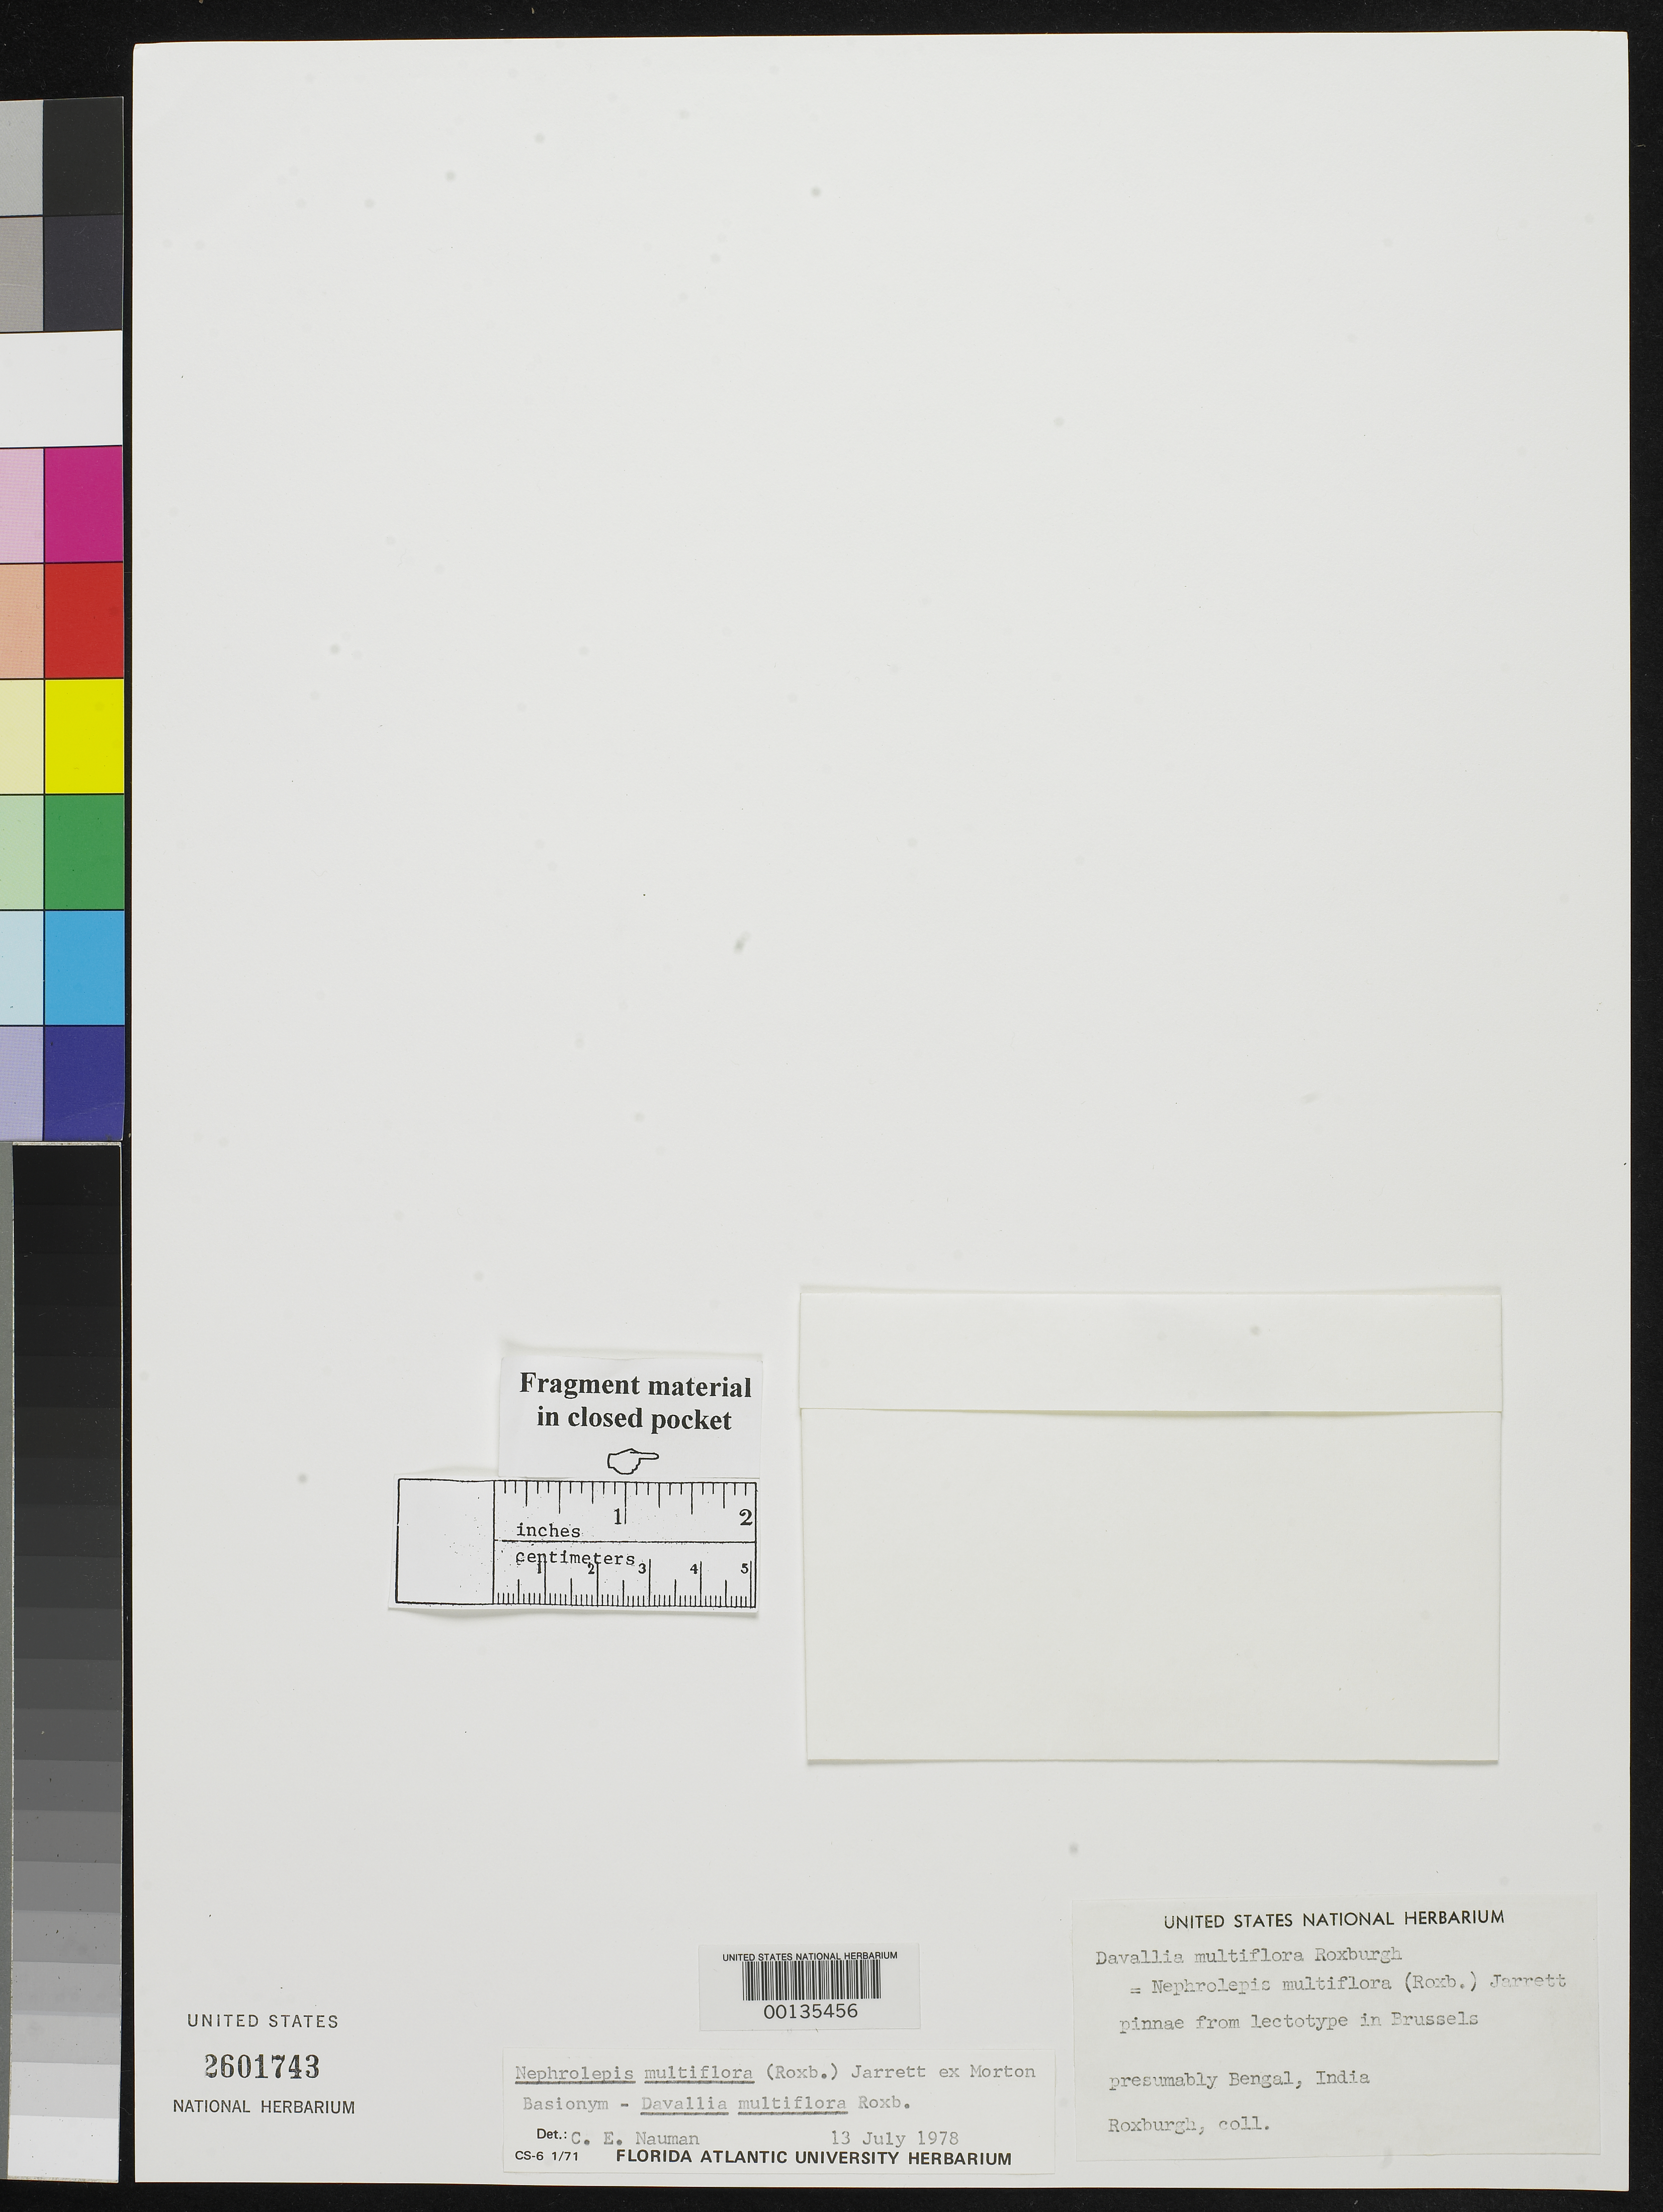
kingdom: Plantae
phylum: Tracheophyta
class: Polypodiopsida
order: Polypodiales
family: Davalliaceae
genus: Davallia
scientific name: Davallia multiflora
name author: Roxb.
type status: Lectotype Fragment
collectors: W. Roxburgh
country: India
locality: Bengal.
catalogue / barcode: US 2601743